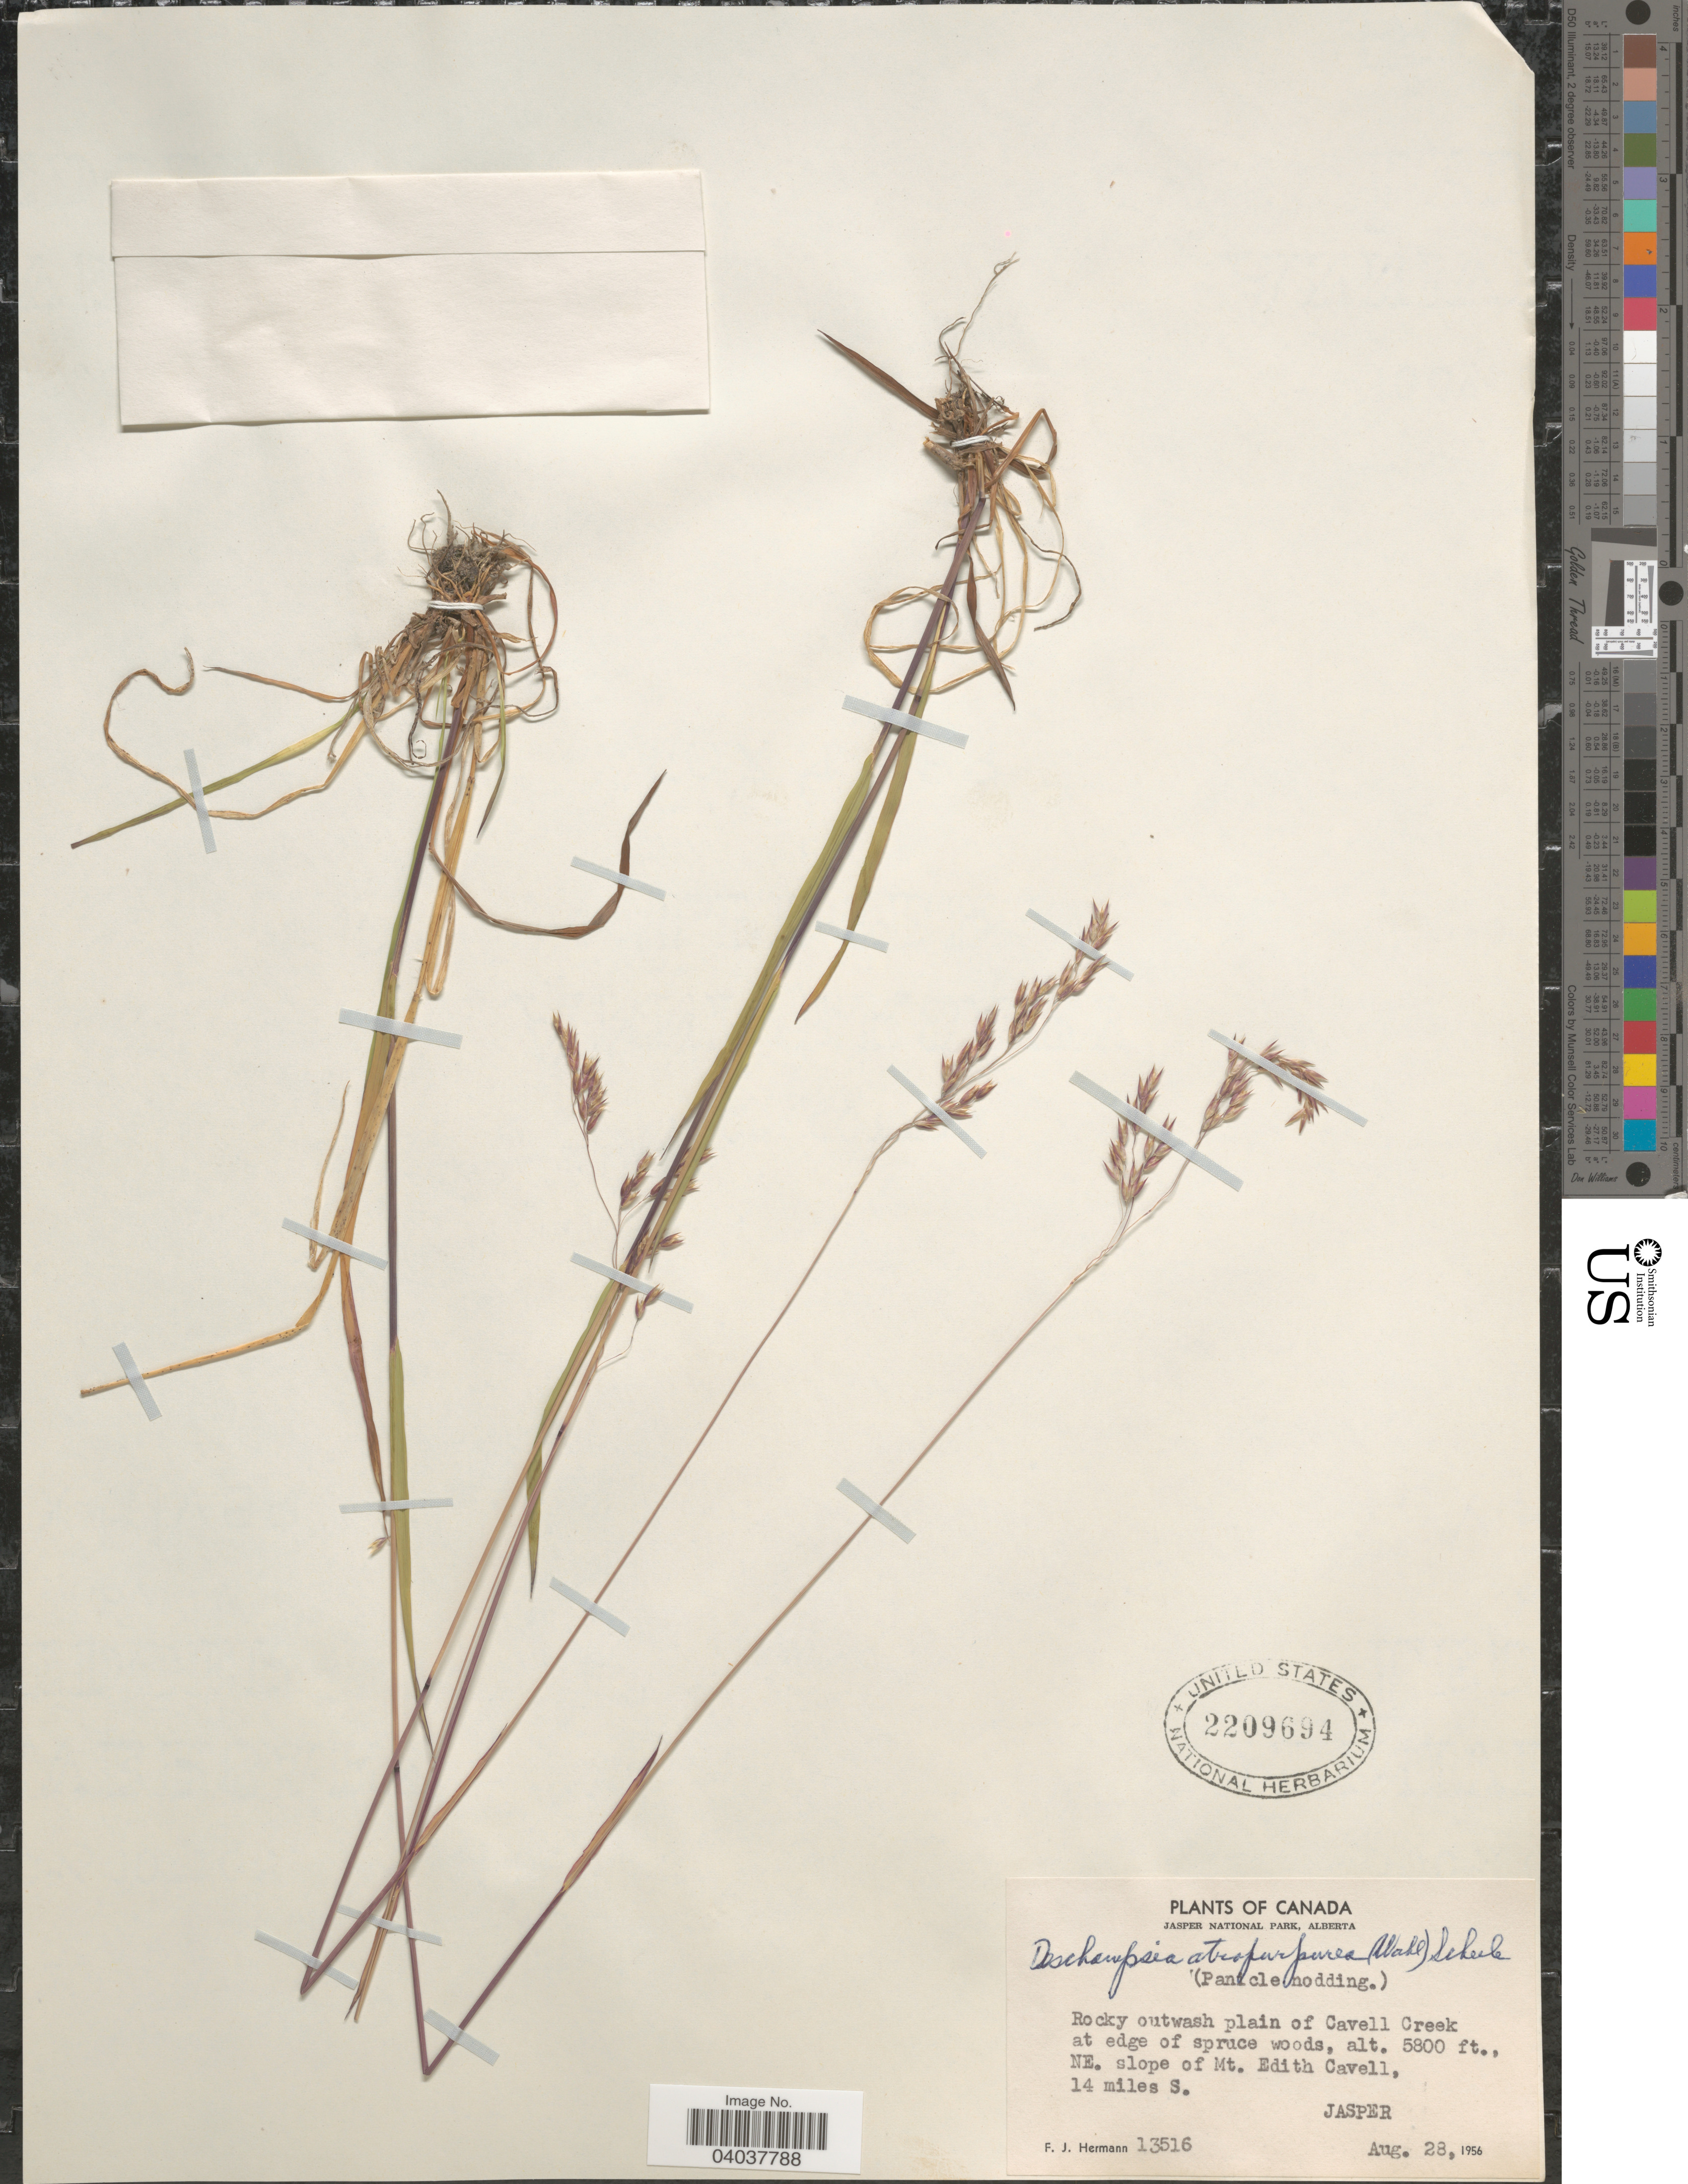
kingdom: Plantae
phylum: Tracheophyta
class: Liliopsida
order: Poales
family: Poaceae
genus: Vahlodea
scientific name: Vahlodea atropurpurea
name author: (Wahlenb.) Fr. ex Hartm.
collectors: F. J. Hermann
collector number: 13516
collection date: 1956-08-28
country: Canada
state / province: Alberta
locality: Jasper National Park. Rocky outwash plain of Cavell Creek. NE. slope of Mt. Edith Cavell, 14 miles S. Jasper.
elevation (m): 1768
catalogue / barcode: US 2209694